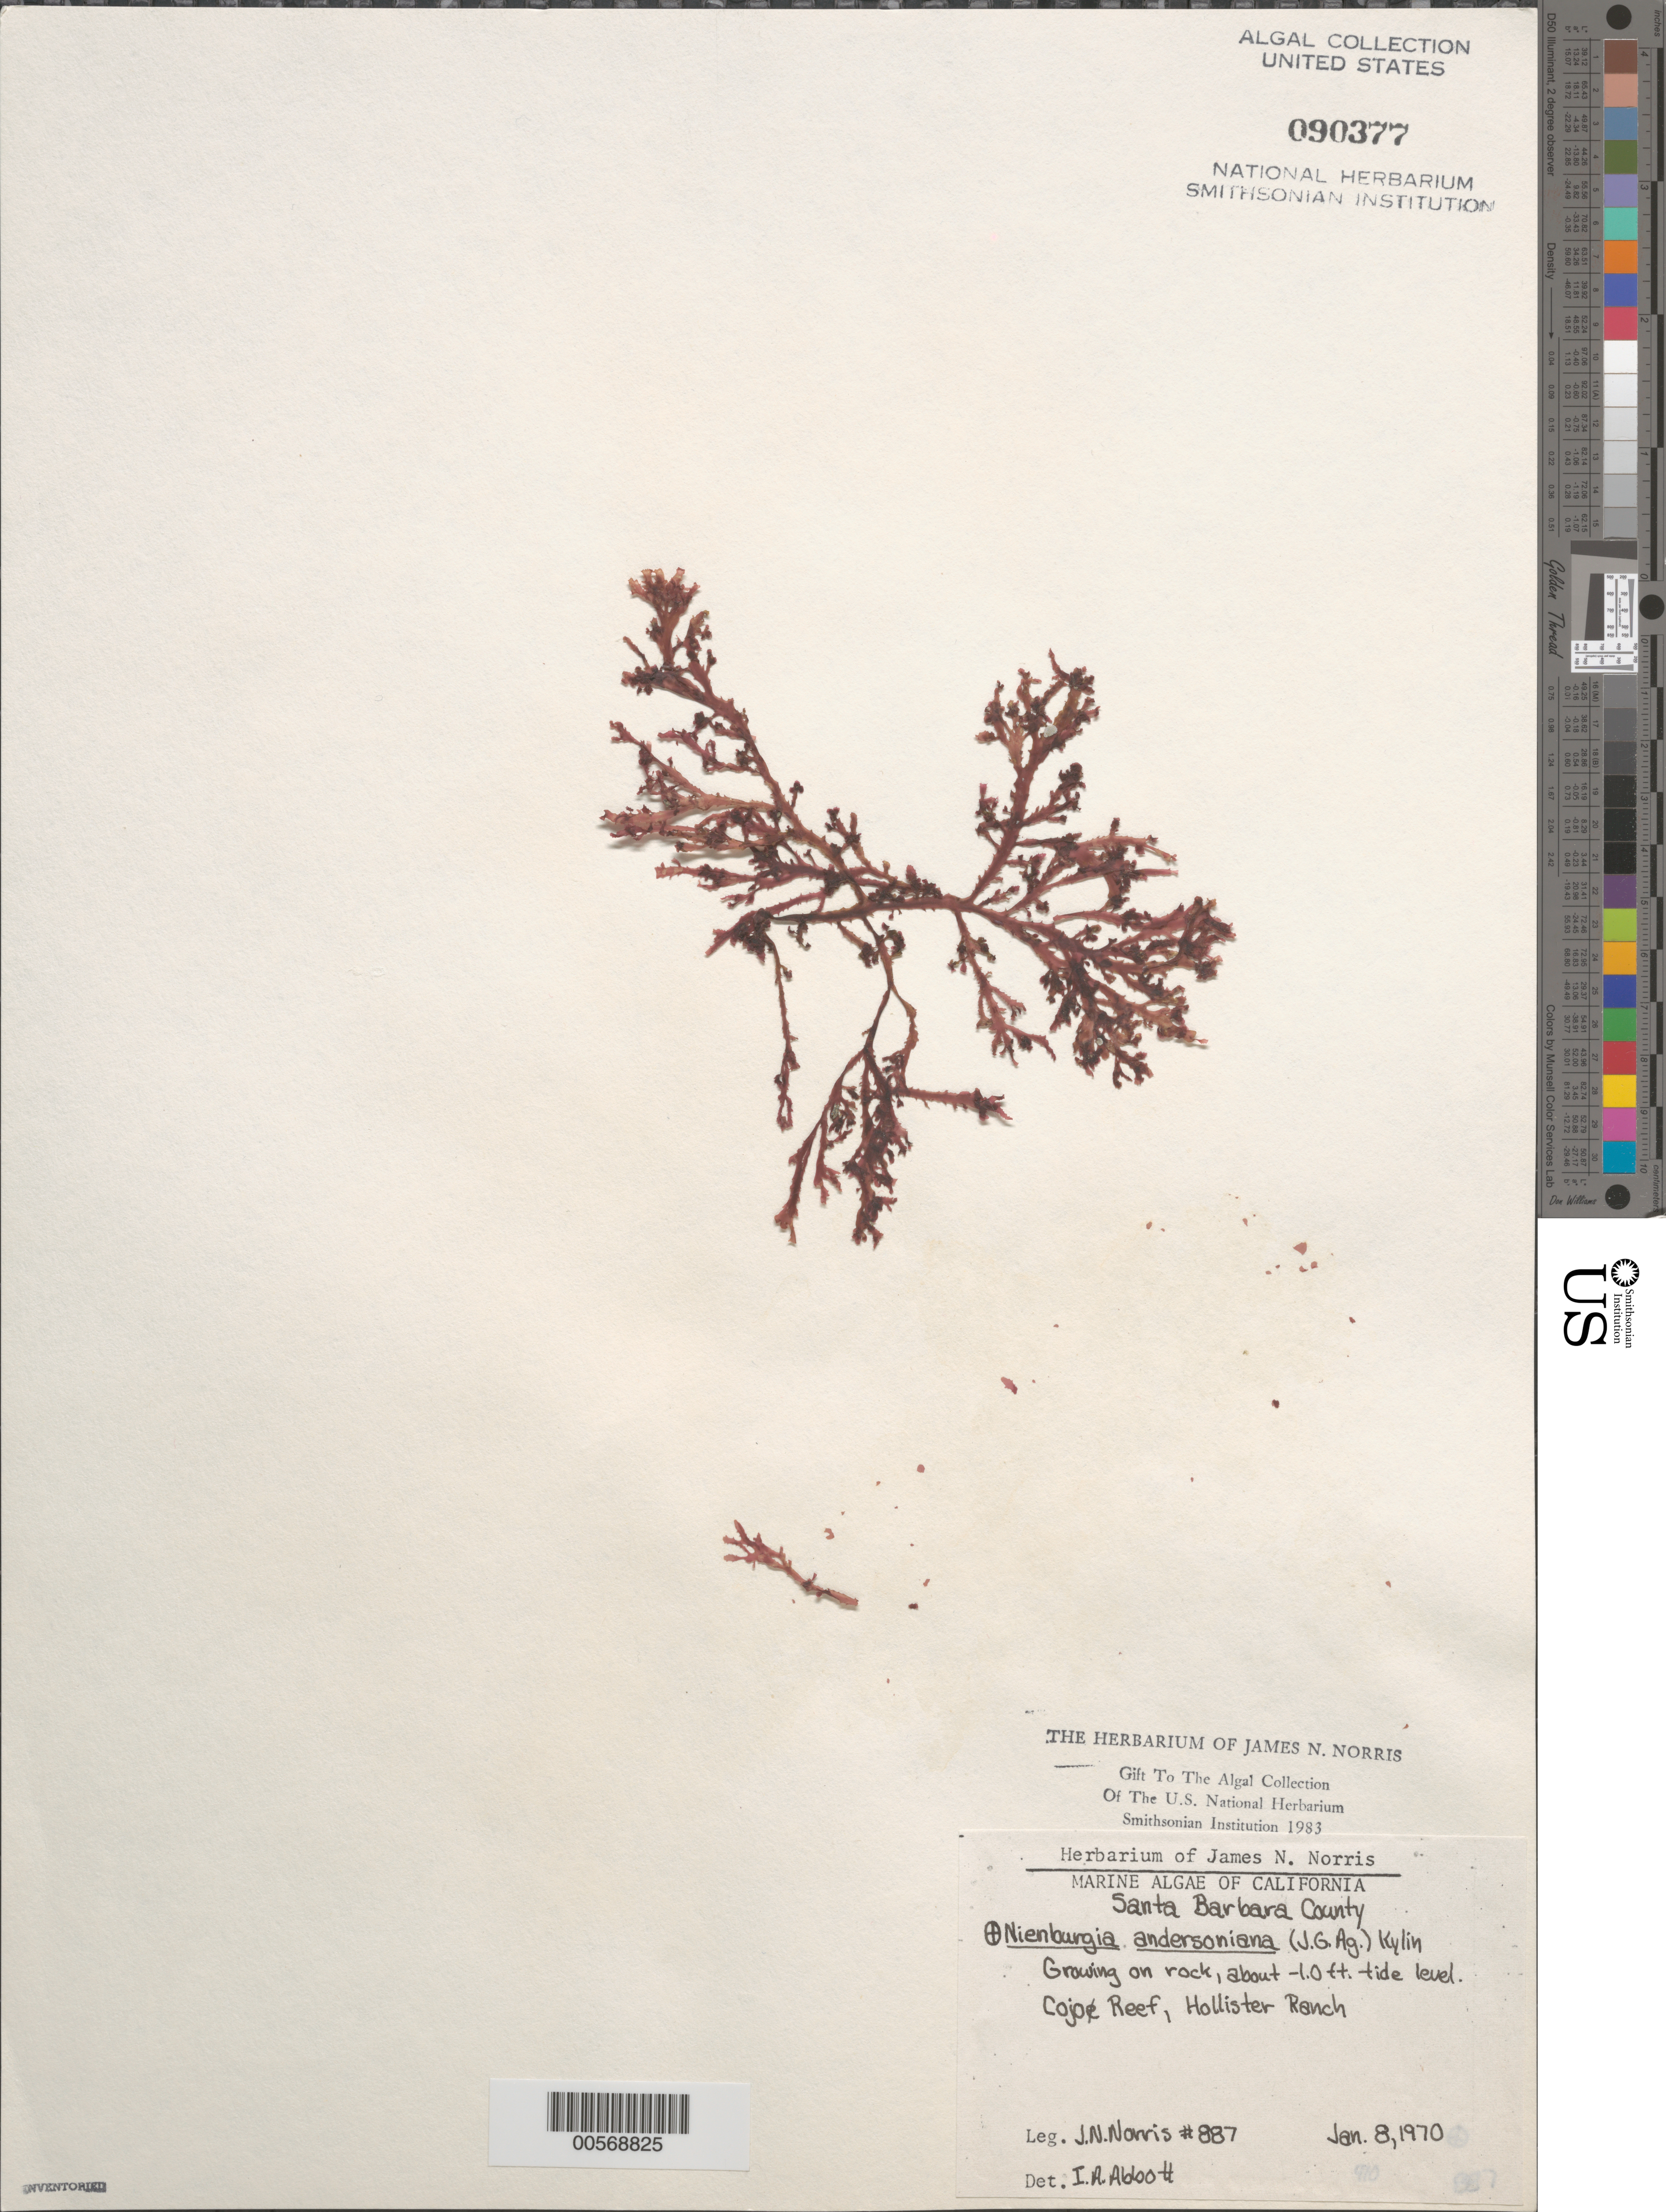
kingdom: Plantae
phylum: Rhodophyta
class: Florideophyceae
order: Ceramiales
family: Delesseriaceae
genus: Nienburgia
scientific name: Nienburgia andersoniana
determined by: Abbott, Isabella A.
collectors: J. N. Norris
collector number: JN-887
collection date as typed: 08 Jan 1970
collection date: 1970-01-08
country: United States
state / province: California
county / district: Santa Barbara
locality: Cojo Reef, Hollister Ranch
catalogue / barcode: US 90377